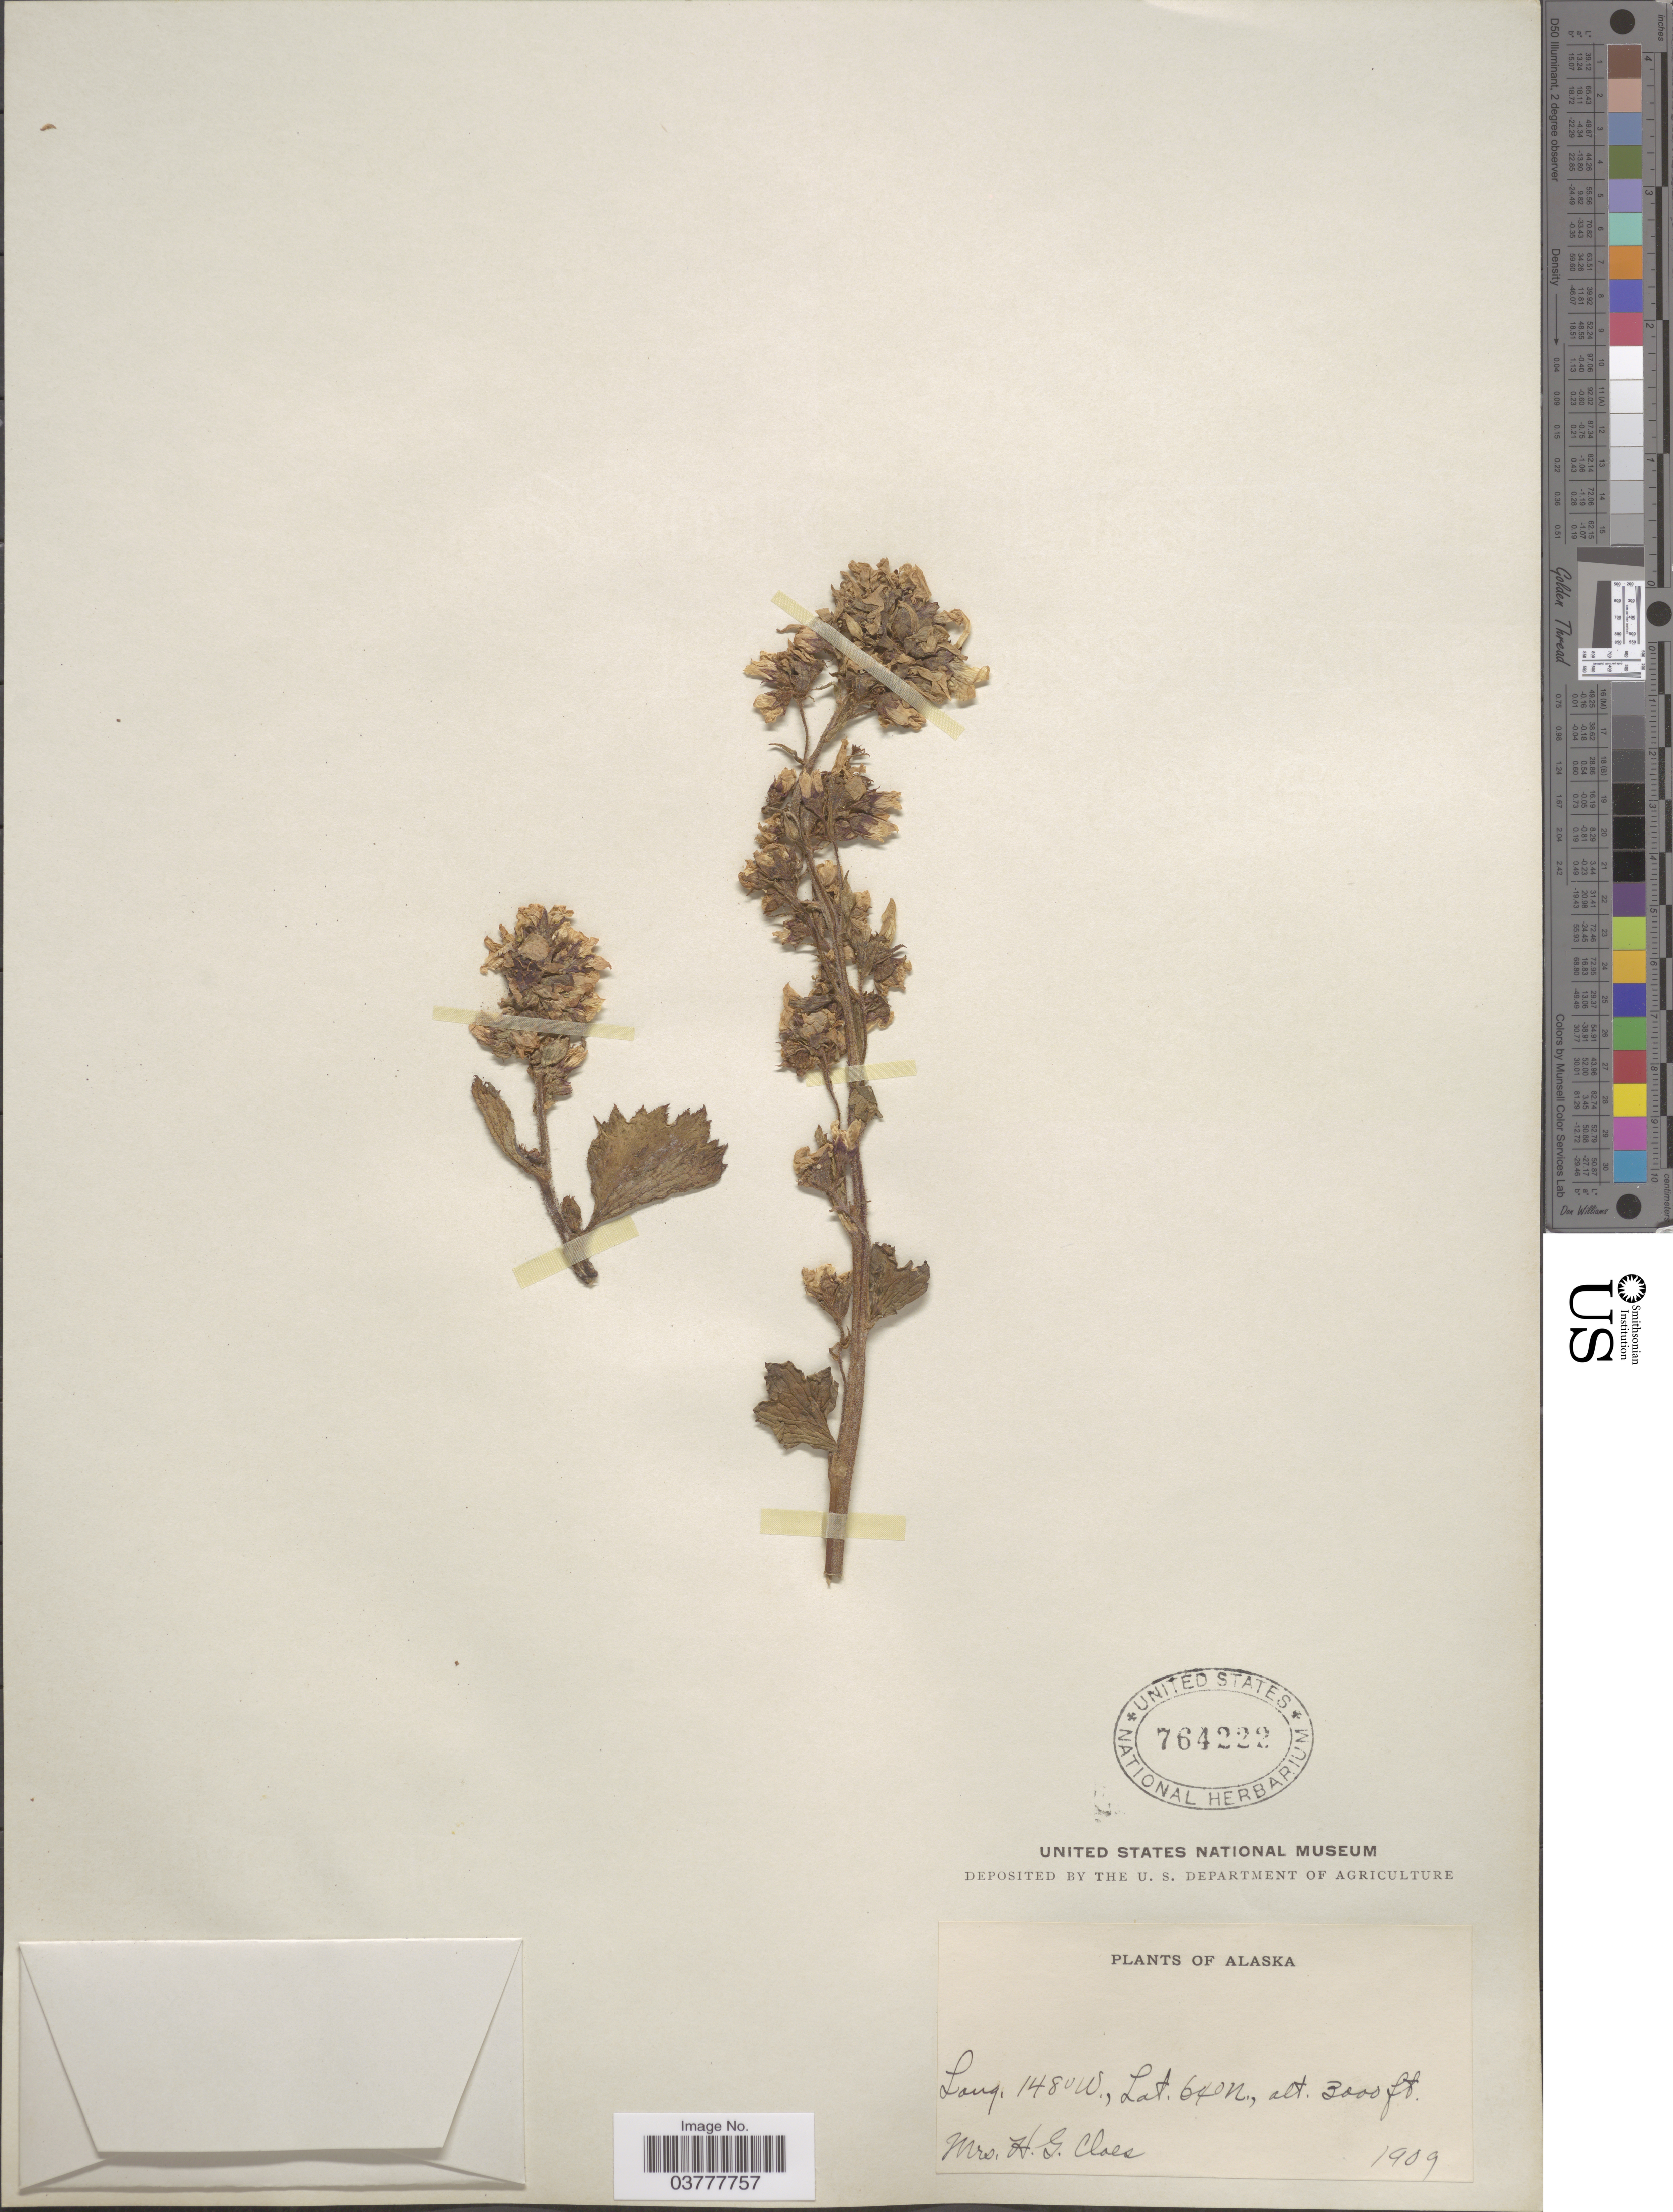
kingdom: Plantae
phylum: Tracheophyta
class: Magnoliopsida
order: Saxifragales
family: Saxifragaceae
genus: Boykinia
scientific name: Boykinia richardsonii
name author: (Hook.) A. Gray ex B.D. Jacks.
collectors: H. Cloes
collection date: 1909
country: United States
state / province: Alaska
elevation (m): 914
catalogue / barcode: US 764222